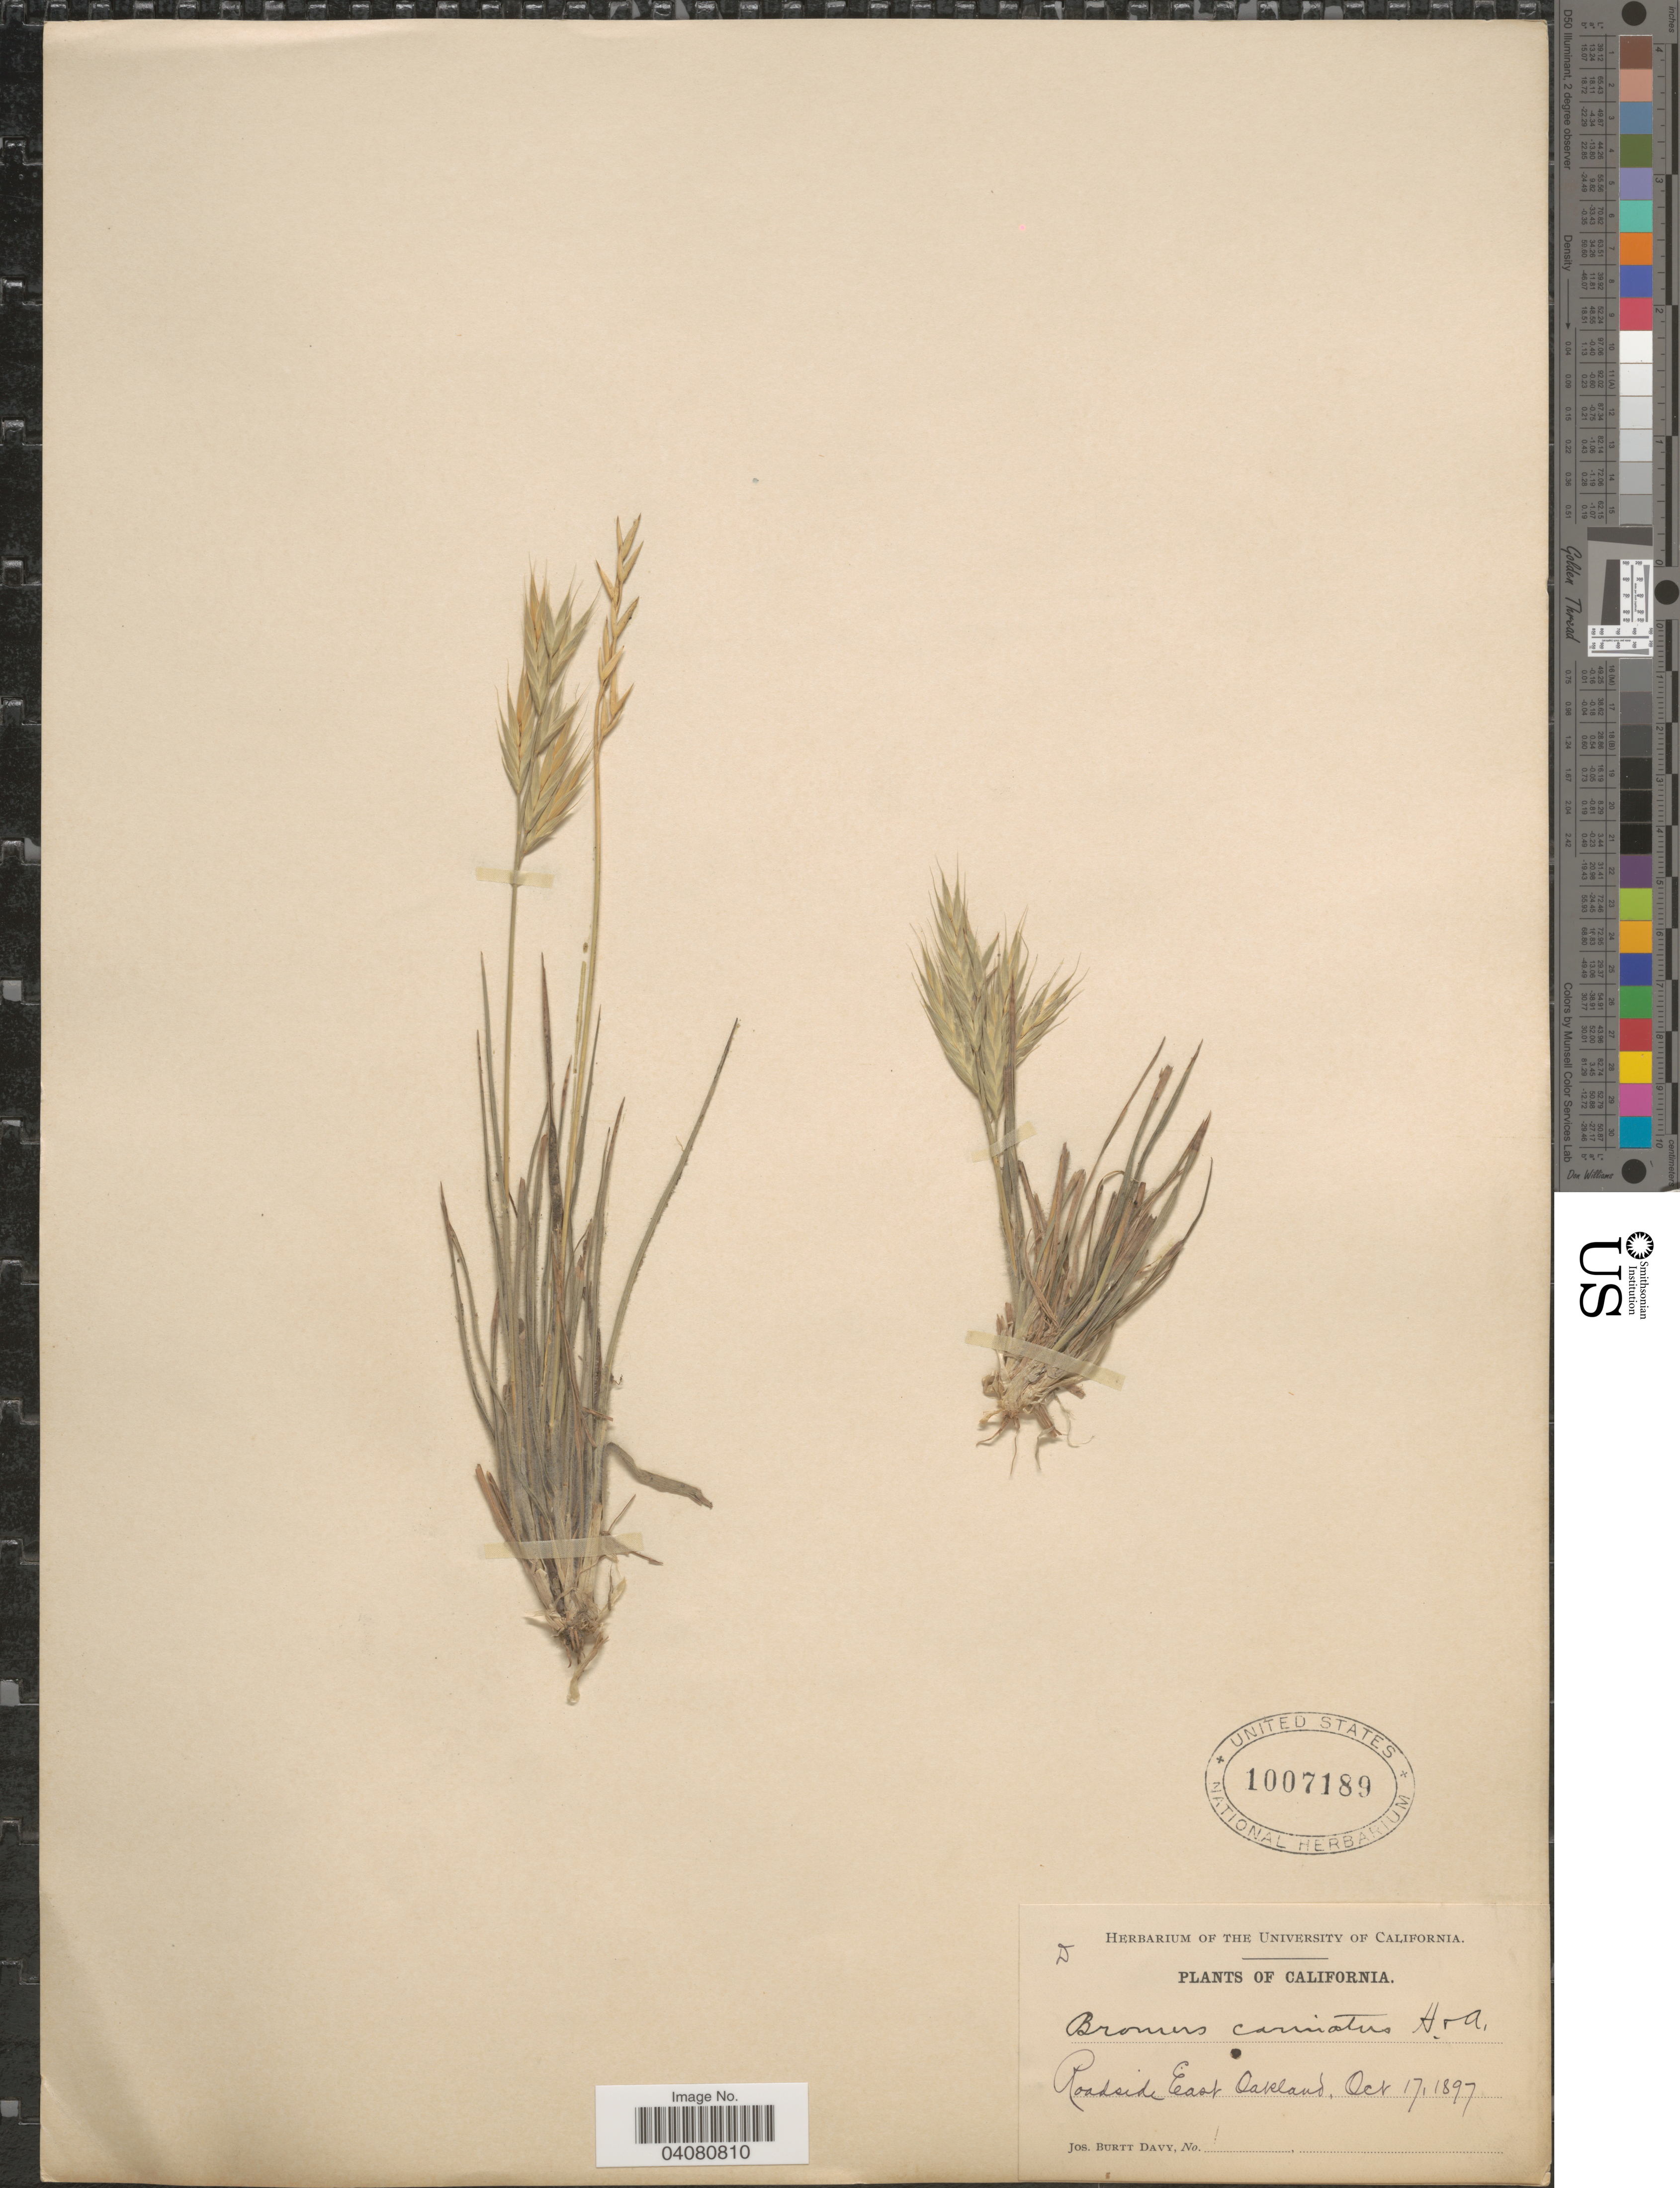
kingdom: Plantae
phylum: Tracheophyta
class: Liliopsida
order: Poales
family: Poaceae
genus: Bromus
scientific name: Bromus carinatus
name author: Hook. & Arn.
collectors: J. Burtt Davy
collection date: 1897-10-17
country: United States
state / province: California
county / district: Alameda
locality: Roadside East Oakland.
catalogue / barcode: US 1007189